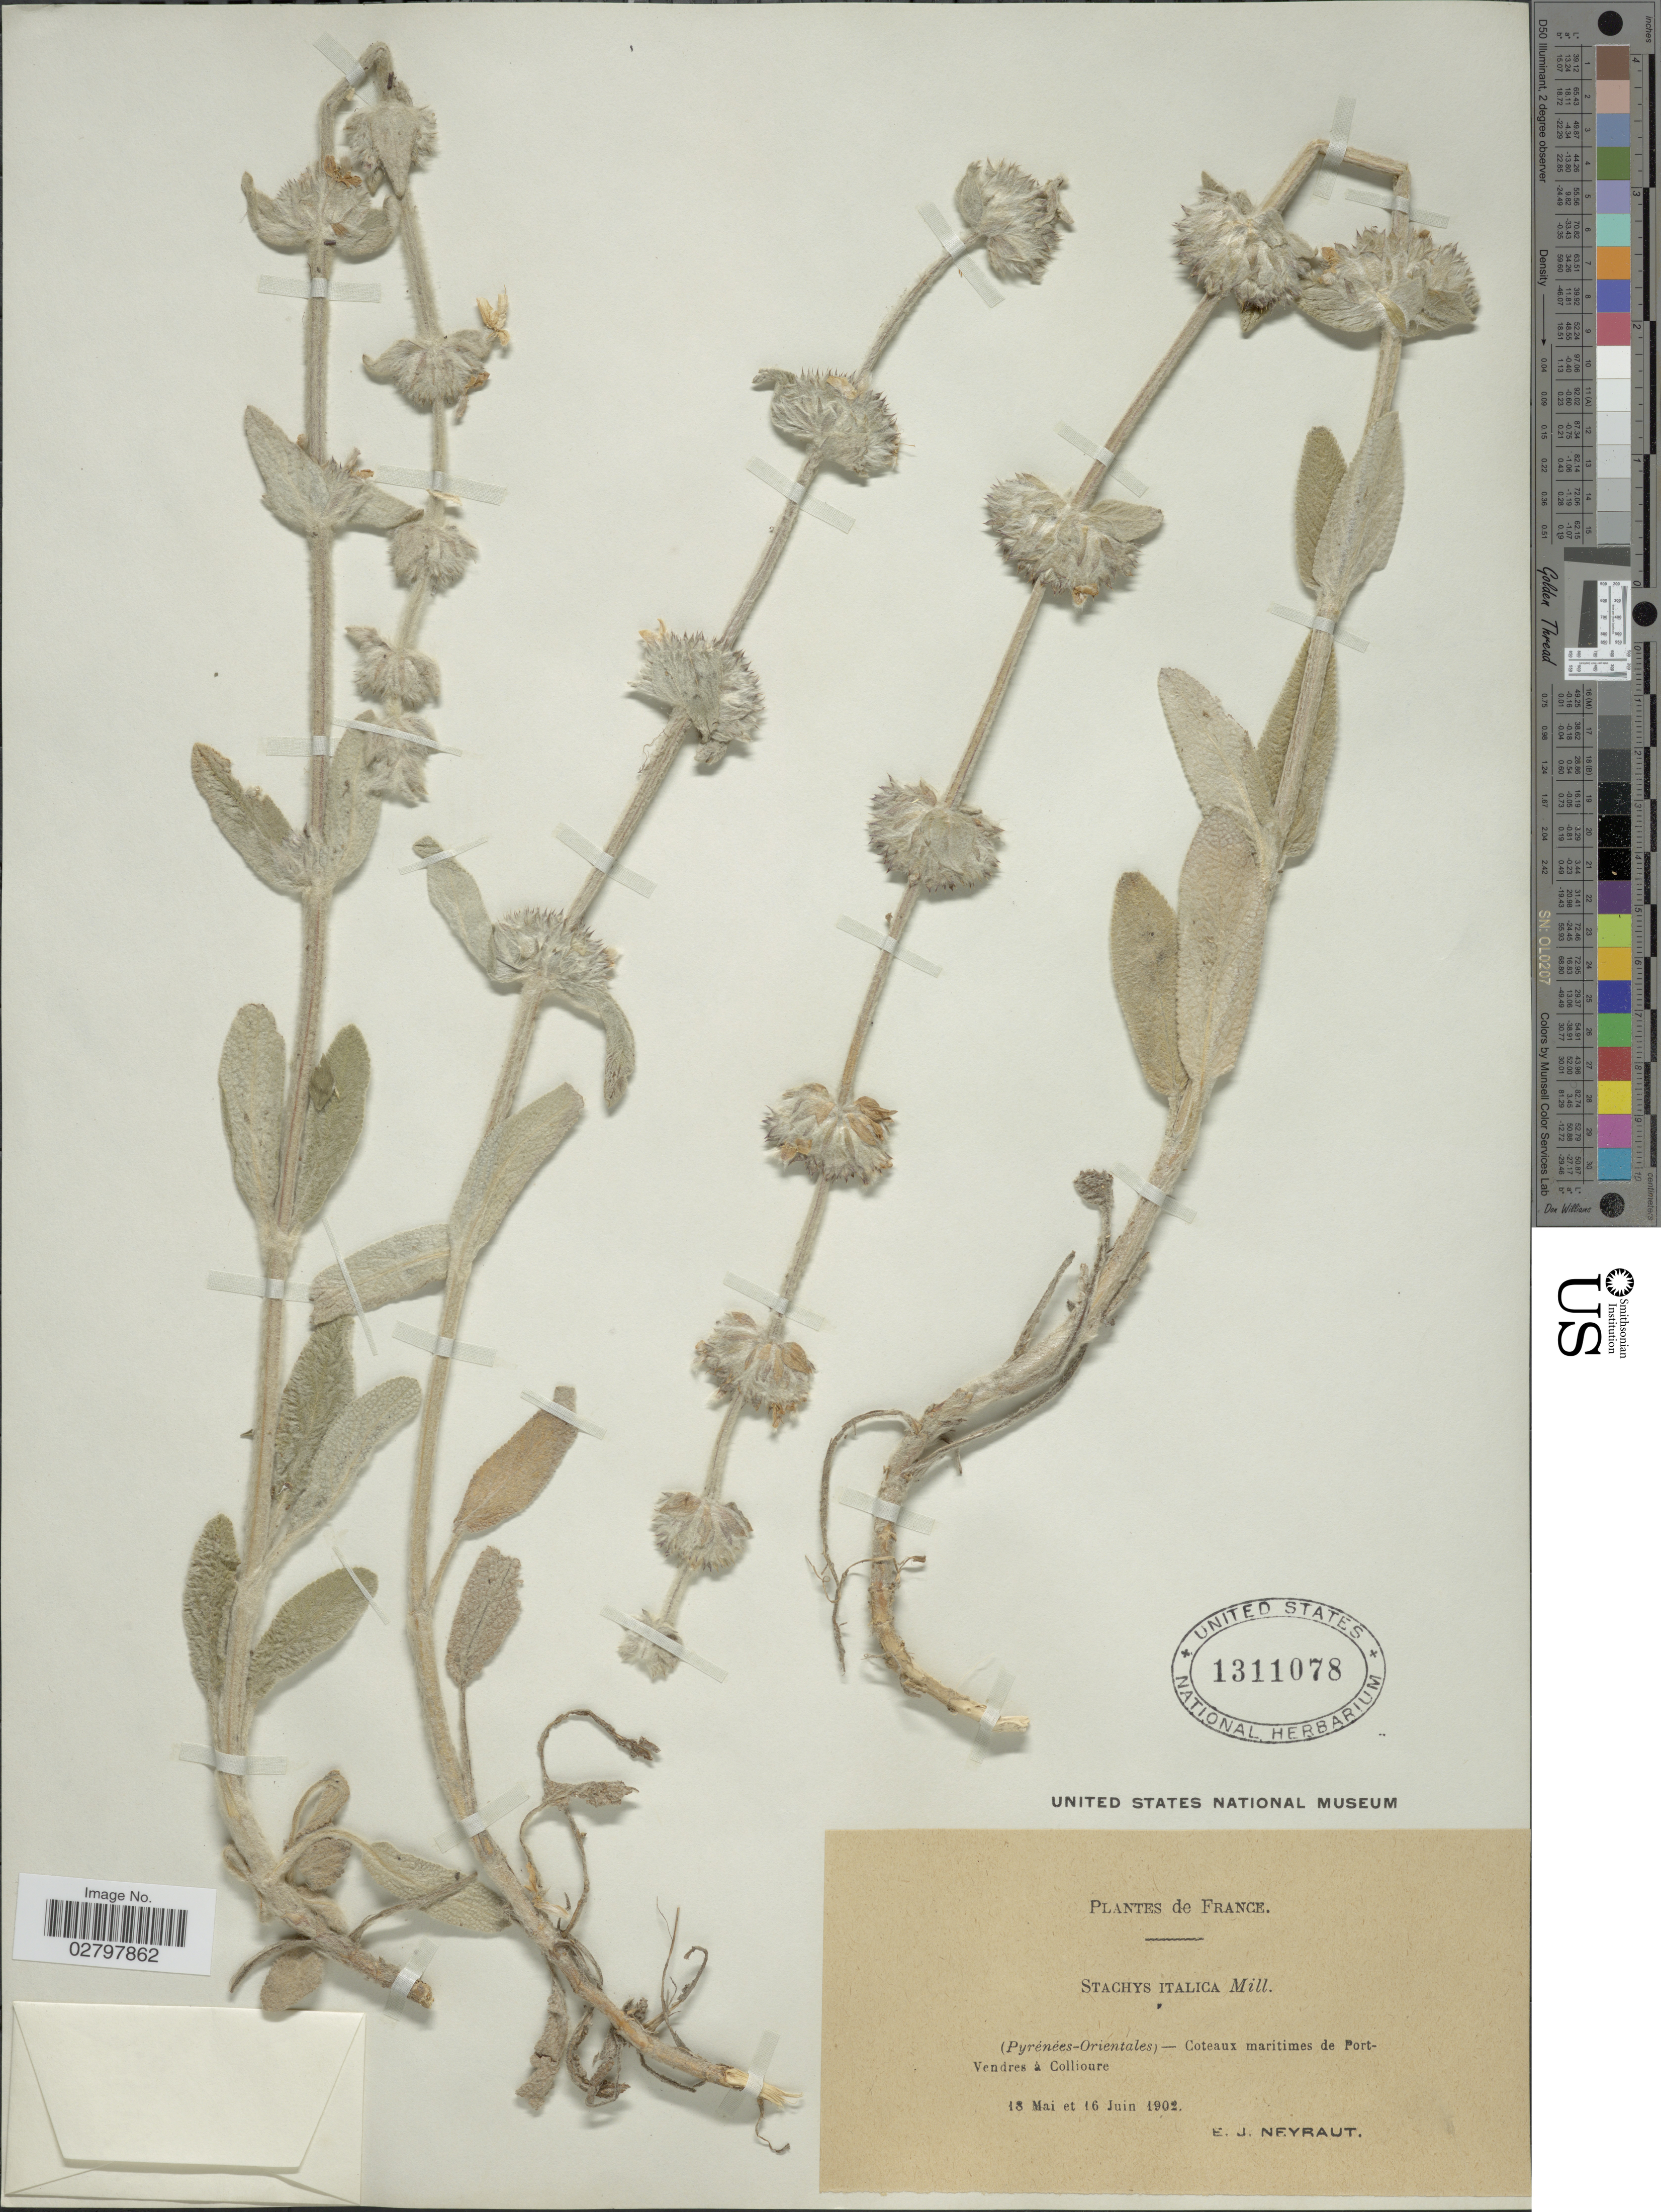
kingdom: Plantae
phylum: Tracheophyta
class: Magnoliopsida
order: Lamiales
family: Lamiaceae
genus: Stachys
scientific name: Stachys italica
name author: Mill.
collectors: E. Neyraut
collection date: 1902-05-18/1902-06-16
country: France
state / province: Occitanie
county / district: Pyrénées-Orientales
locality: (Pyrénées-Orientales) - Coteaux maritimes de Port-Vendres à Collioure.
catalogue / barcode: US 1311078